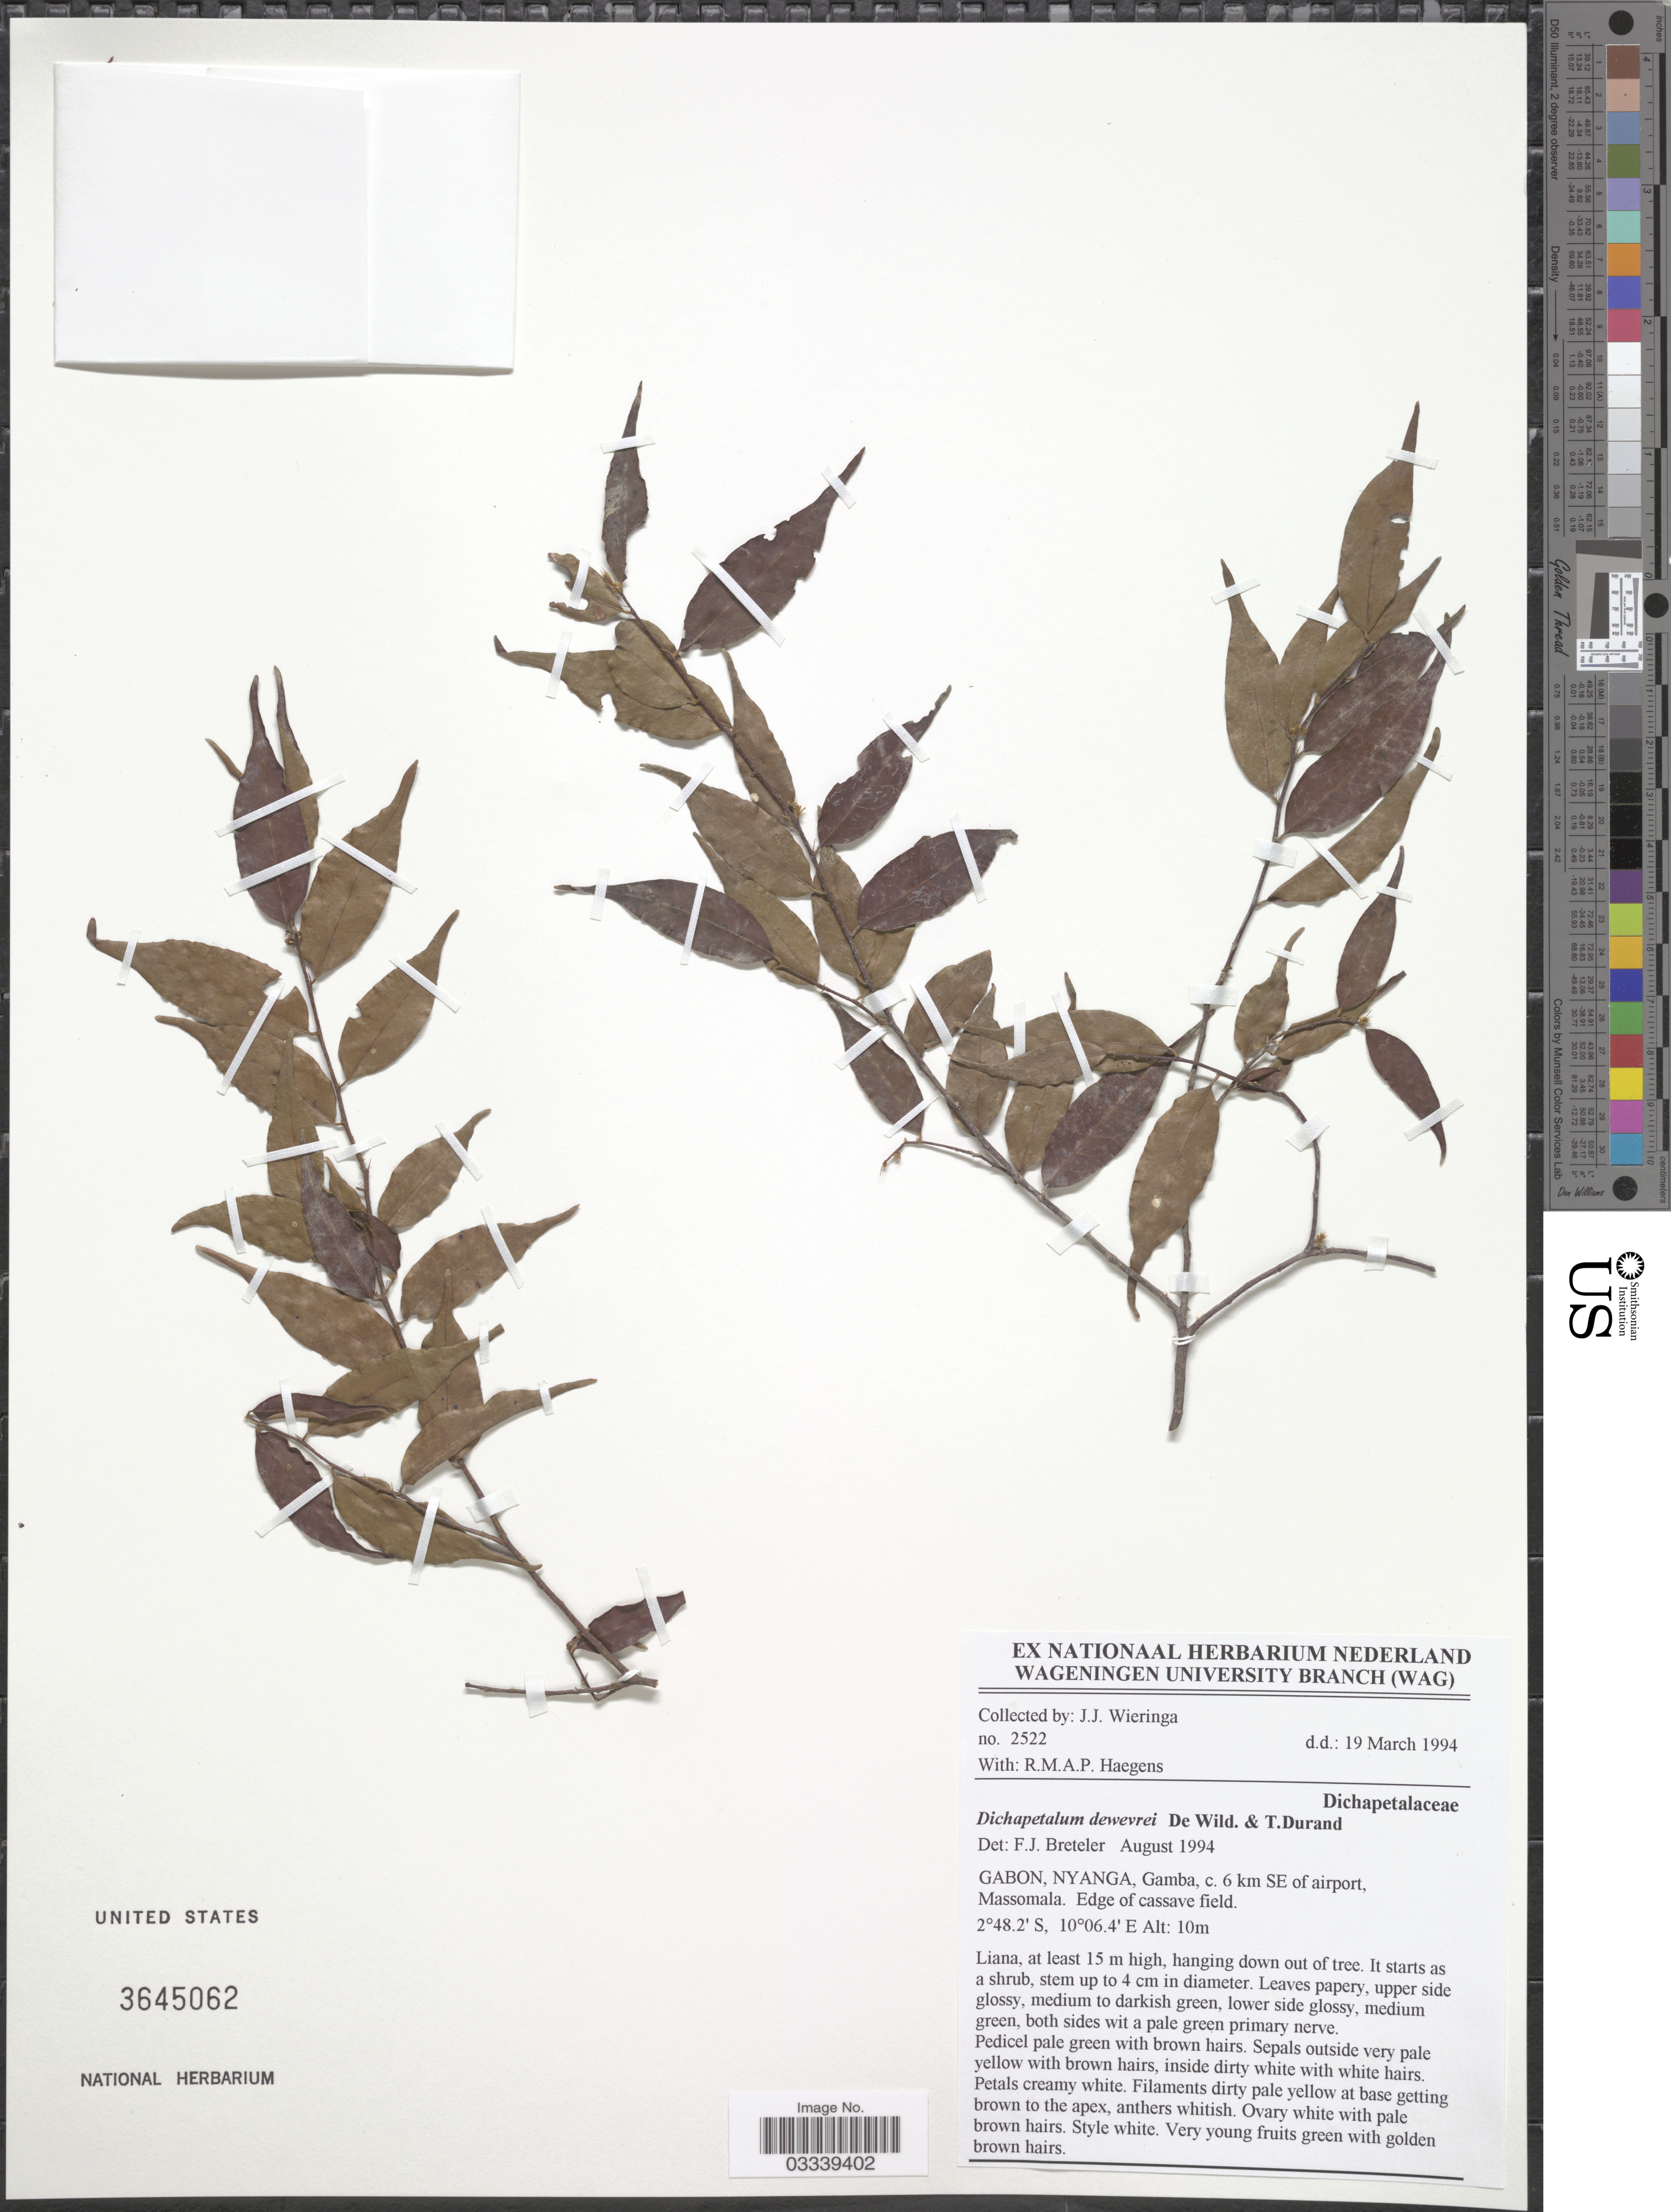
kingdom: Plantae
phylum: Tracheophyta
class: Magnoliopsida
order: Malpighiales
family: Dichapetalaceae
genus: Dichapetalum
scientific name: Dichapetalum dewevrei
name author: De Wild. & Durand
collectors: J. Wieringa & R. Haegens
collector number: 2522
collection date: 1994-03-19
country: Gabon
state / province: Nyanga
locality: Gamba, c. 6 km SE of airport, Massomala.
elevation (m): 10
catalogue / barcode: US 3645062